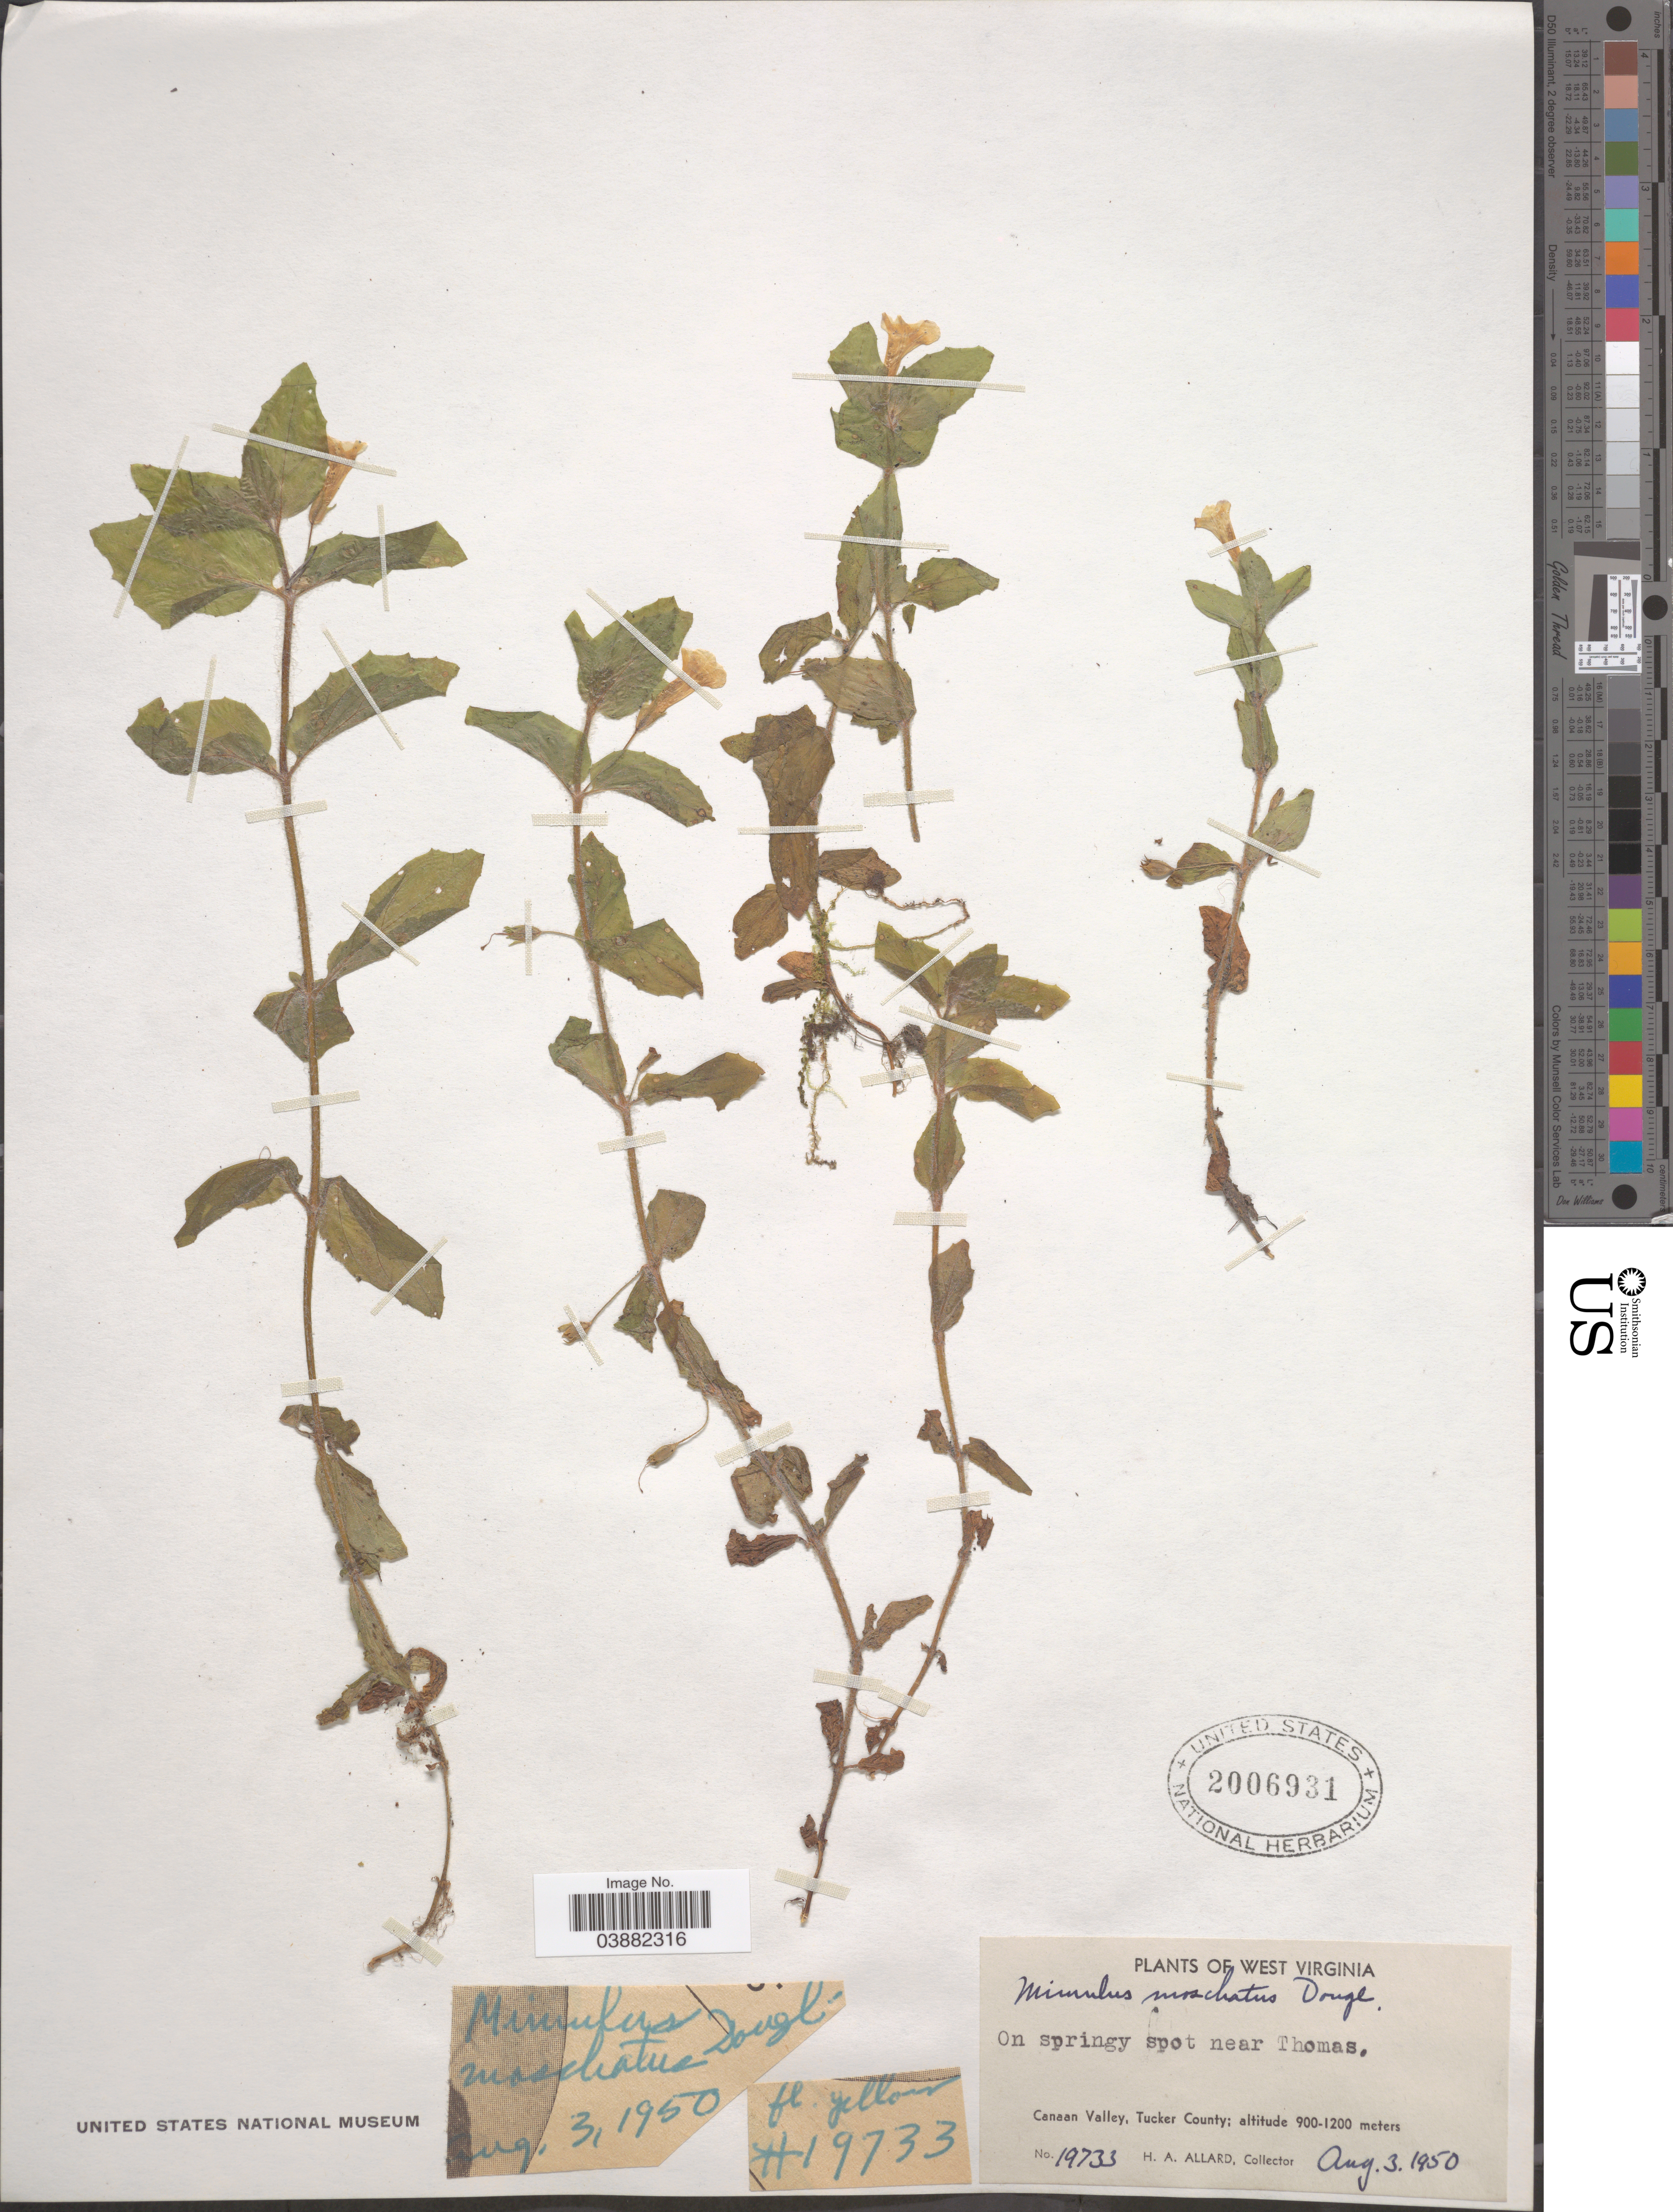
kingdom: Plantae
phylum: Tracheophyta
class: Magnoliopsida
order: Lamiales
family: Phrymaceae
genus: Mimulus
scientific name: Mimulus moschatus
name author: Douglas ex Lindl.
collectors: H. A. Allard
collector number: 19733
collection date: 1950-08-03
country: United States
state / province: West Virginia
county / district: Tucker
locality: Near Thomas. Canaan Valley, Tucker County.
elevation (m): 900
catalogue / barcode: US 2006931